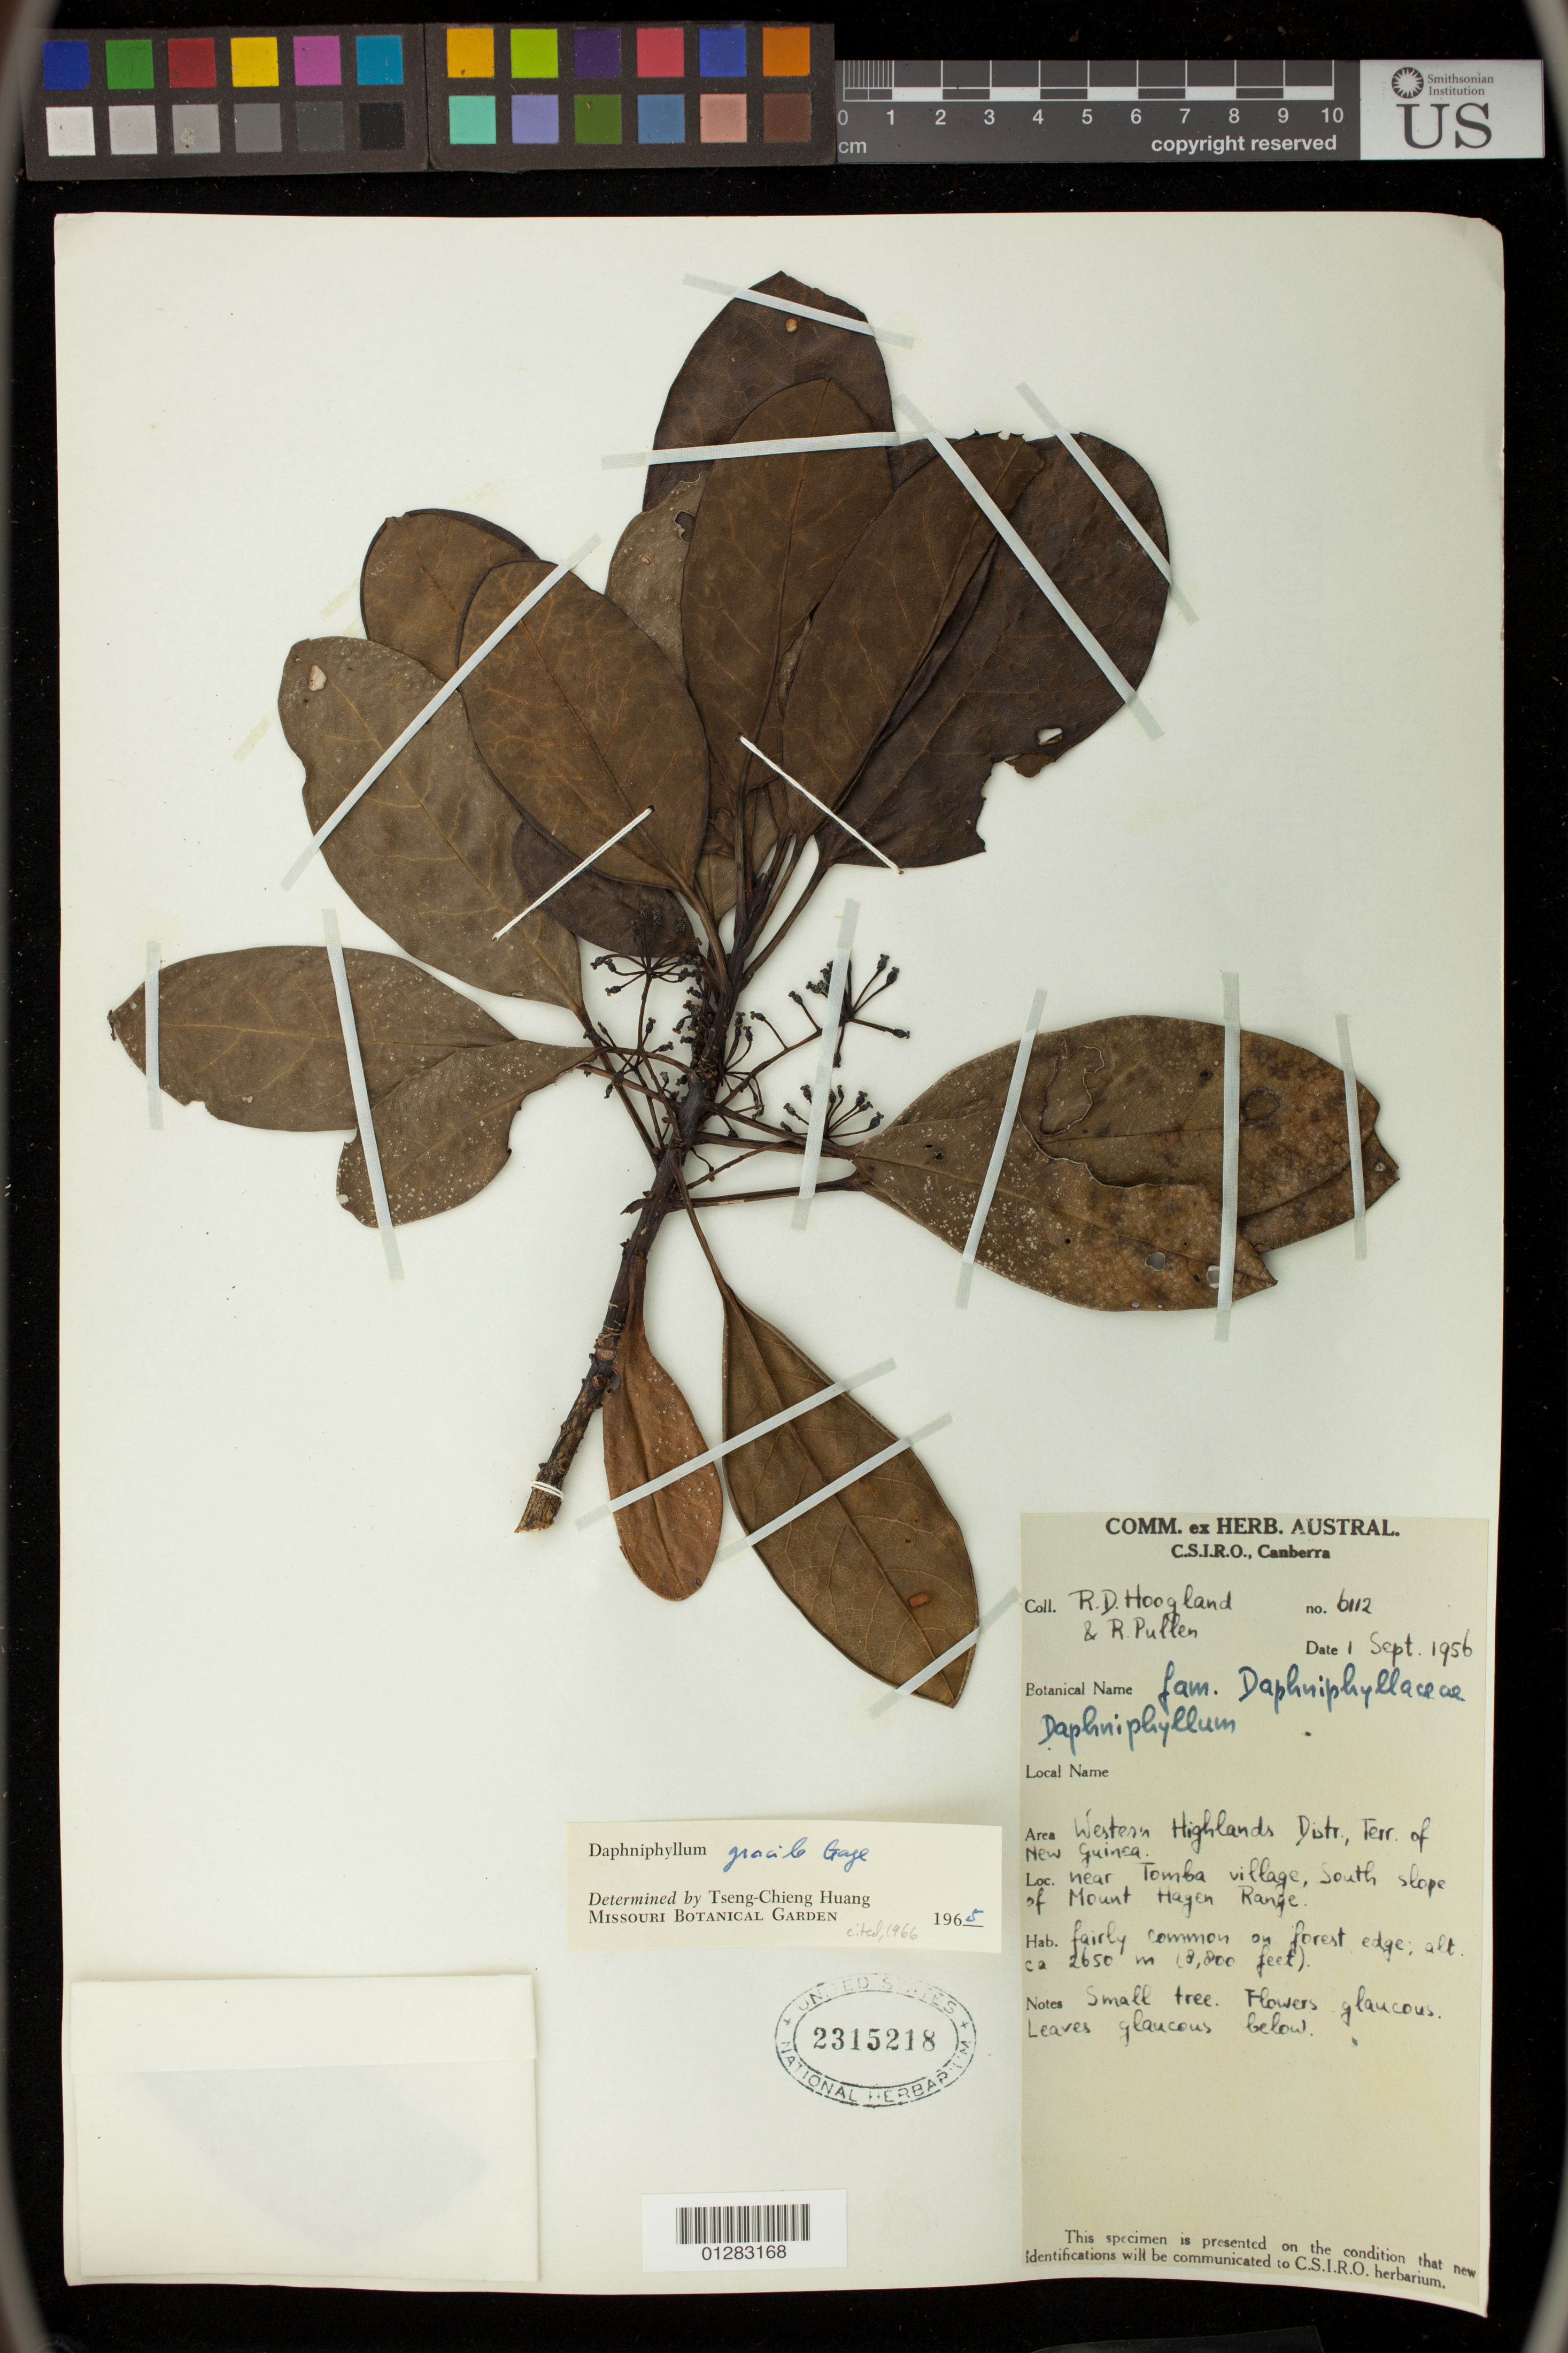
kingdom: Plantae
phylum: Tracheophyta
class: Magnoliopsida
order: Saxifragales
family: Daphniphyllaceae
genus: Daphniphyllum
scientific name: Daphniphyllum gracile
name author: Gage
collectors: R. D. Hoogland & R. Pullen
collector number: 6112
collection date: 1956-09-01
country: Papua New Guinea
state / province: Western Highlands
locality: near Tomba village, south slope of Mount Hagan Range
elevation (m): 808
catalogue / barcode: US 2315218